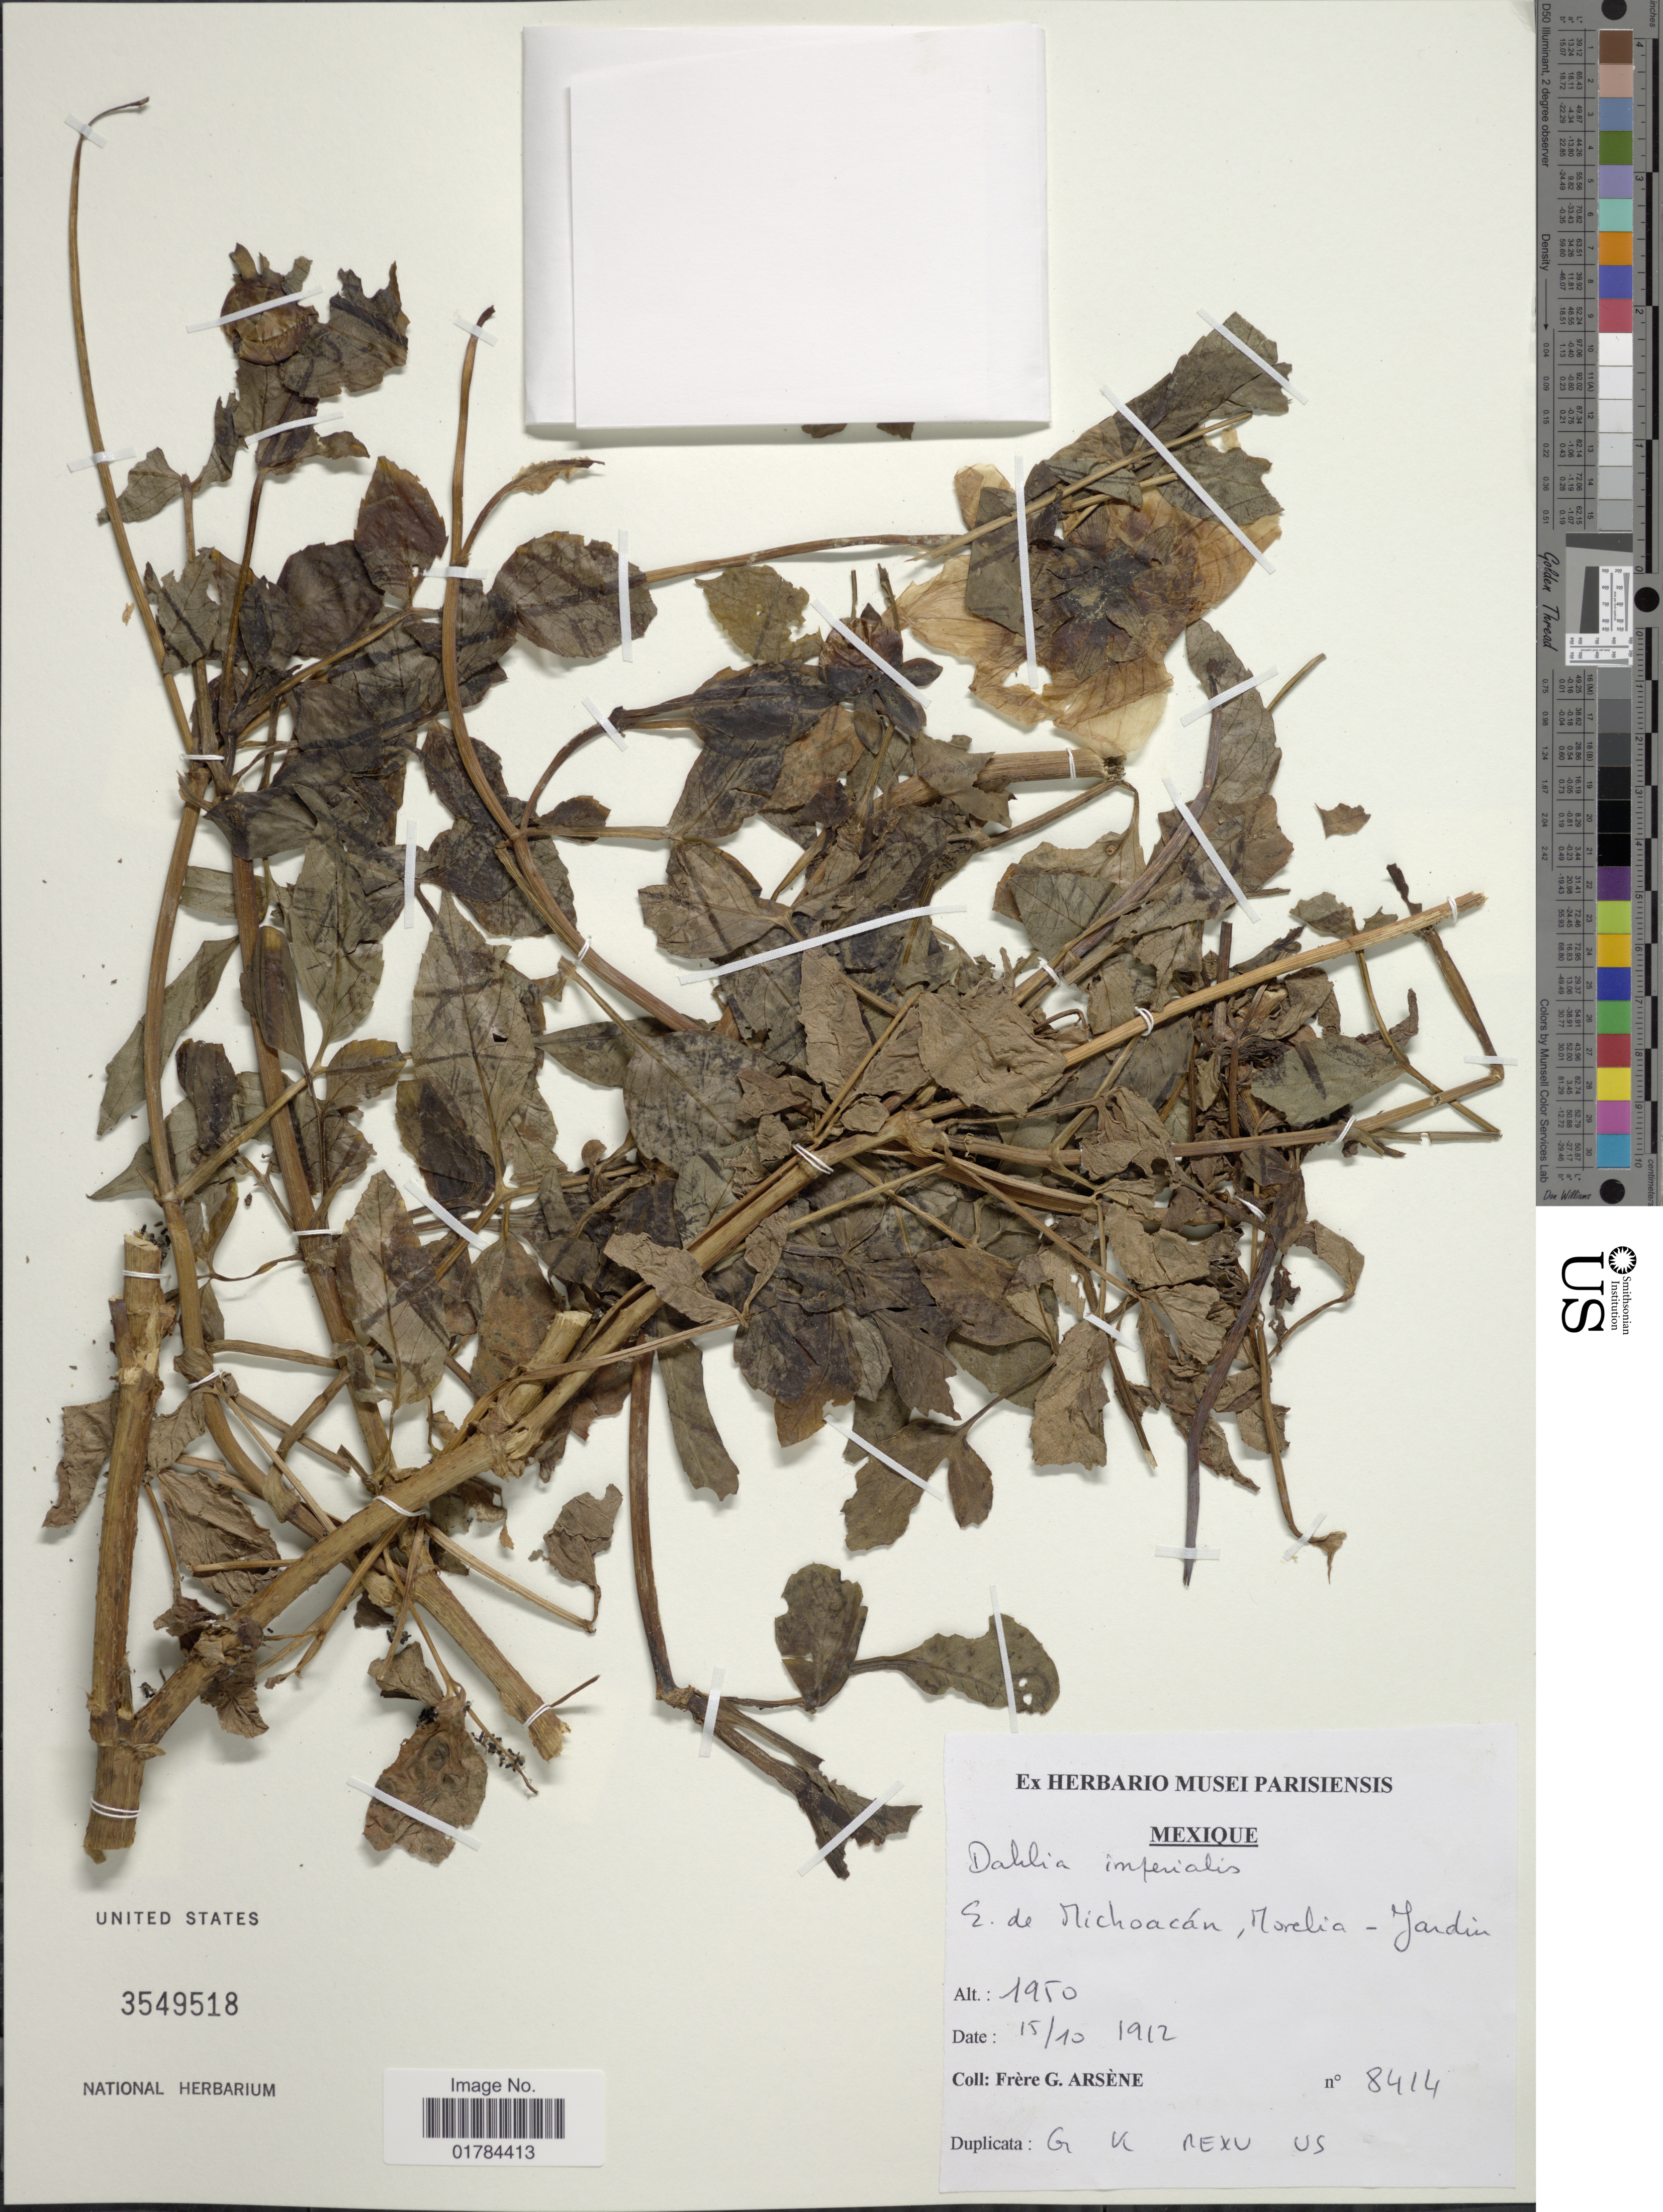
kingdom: Plantae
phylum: Tracheophyta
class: Magnoliopsida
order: Asterales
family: Asteraceae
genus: Dahlia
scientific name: Dahlia imperialis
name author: Roezl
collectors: Bro. G. Arsène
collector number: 8414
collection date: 1912-10-15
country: Mexico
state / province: Michoacán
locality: E. de Michoacan, Morelia - Jardin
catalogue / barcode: US 3549518